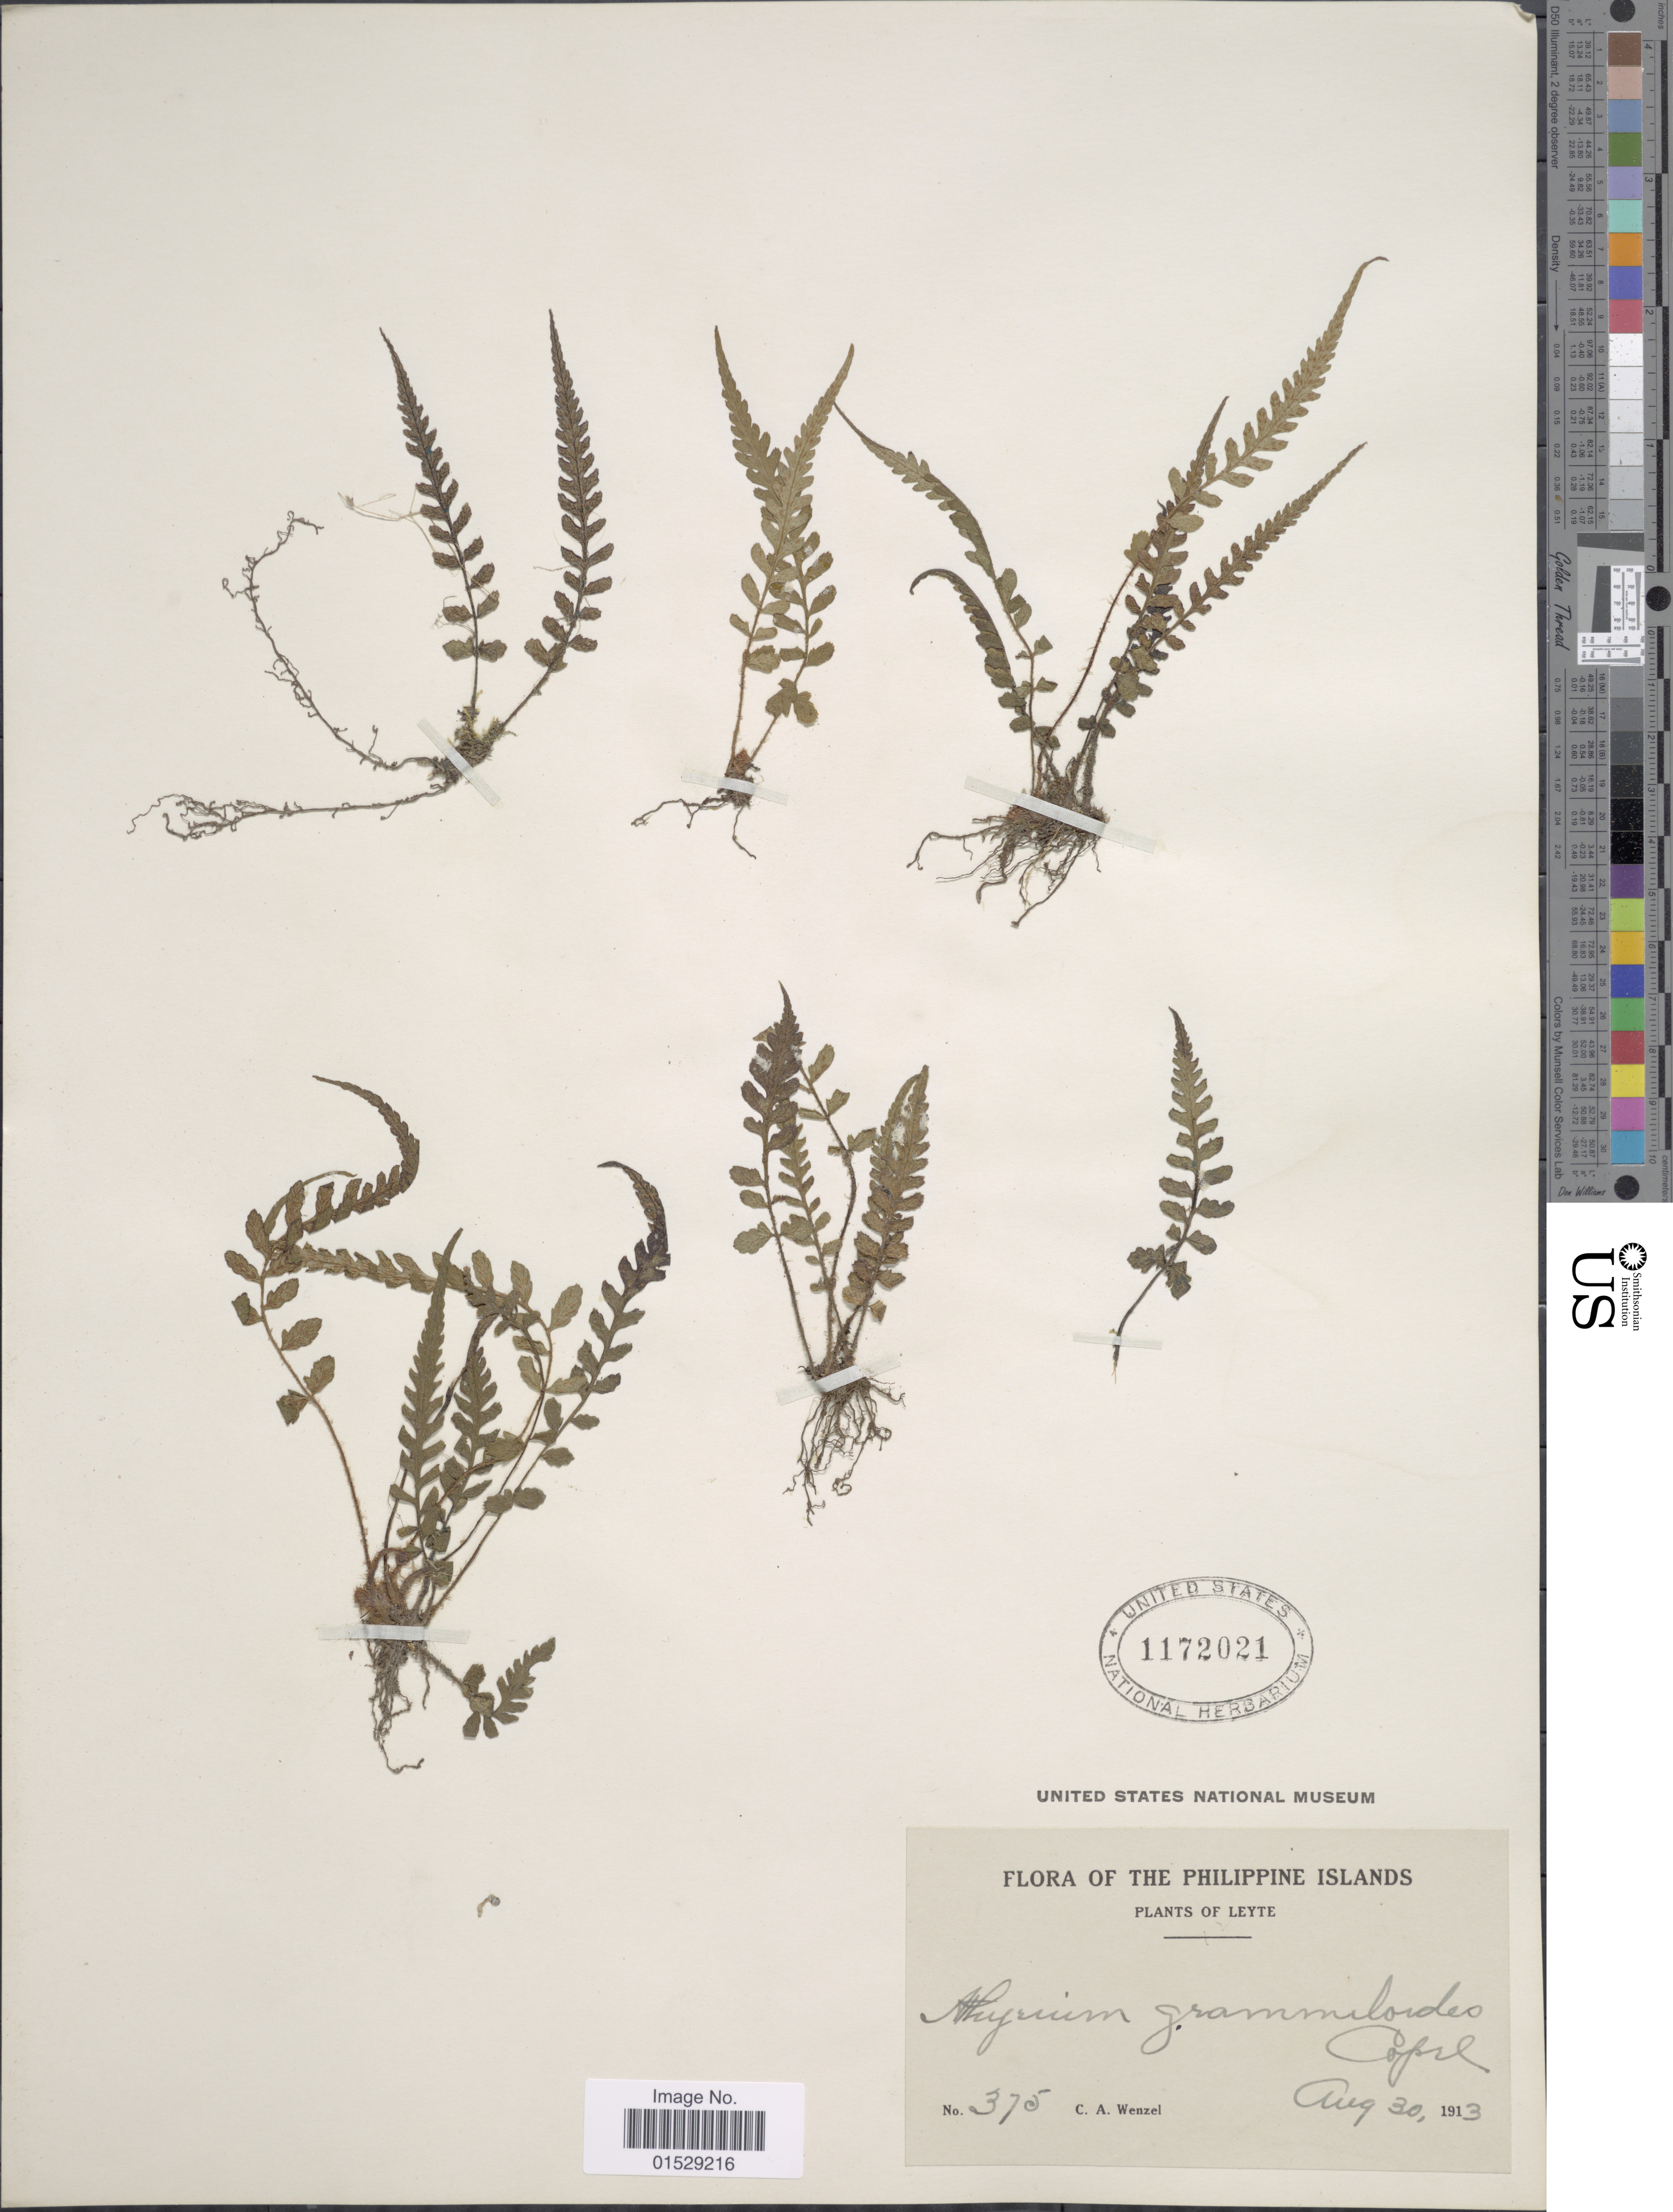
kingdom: Plantae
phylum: Tracheophyta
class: Polypodiopsida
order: Polypodiales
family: Athyriaceae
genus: Deparia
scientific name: Deparia petersenii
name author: (Kunze) M. Kato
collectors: C. Wenzel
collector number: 375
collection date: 1913-08-30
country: Philippines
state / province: Eastern Visayas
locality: Philippine Islands, Leyte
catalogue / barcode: US 1172021